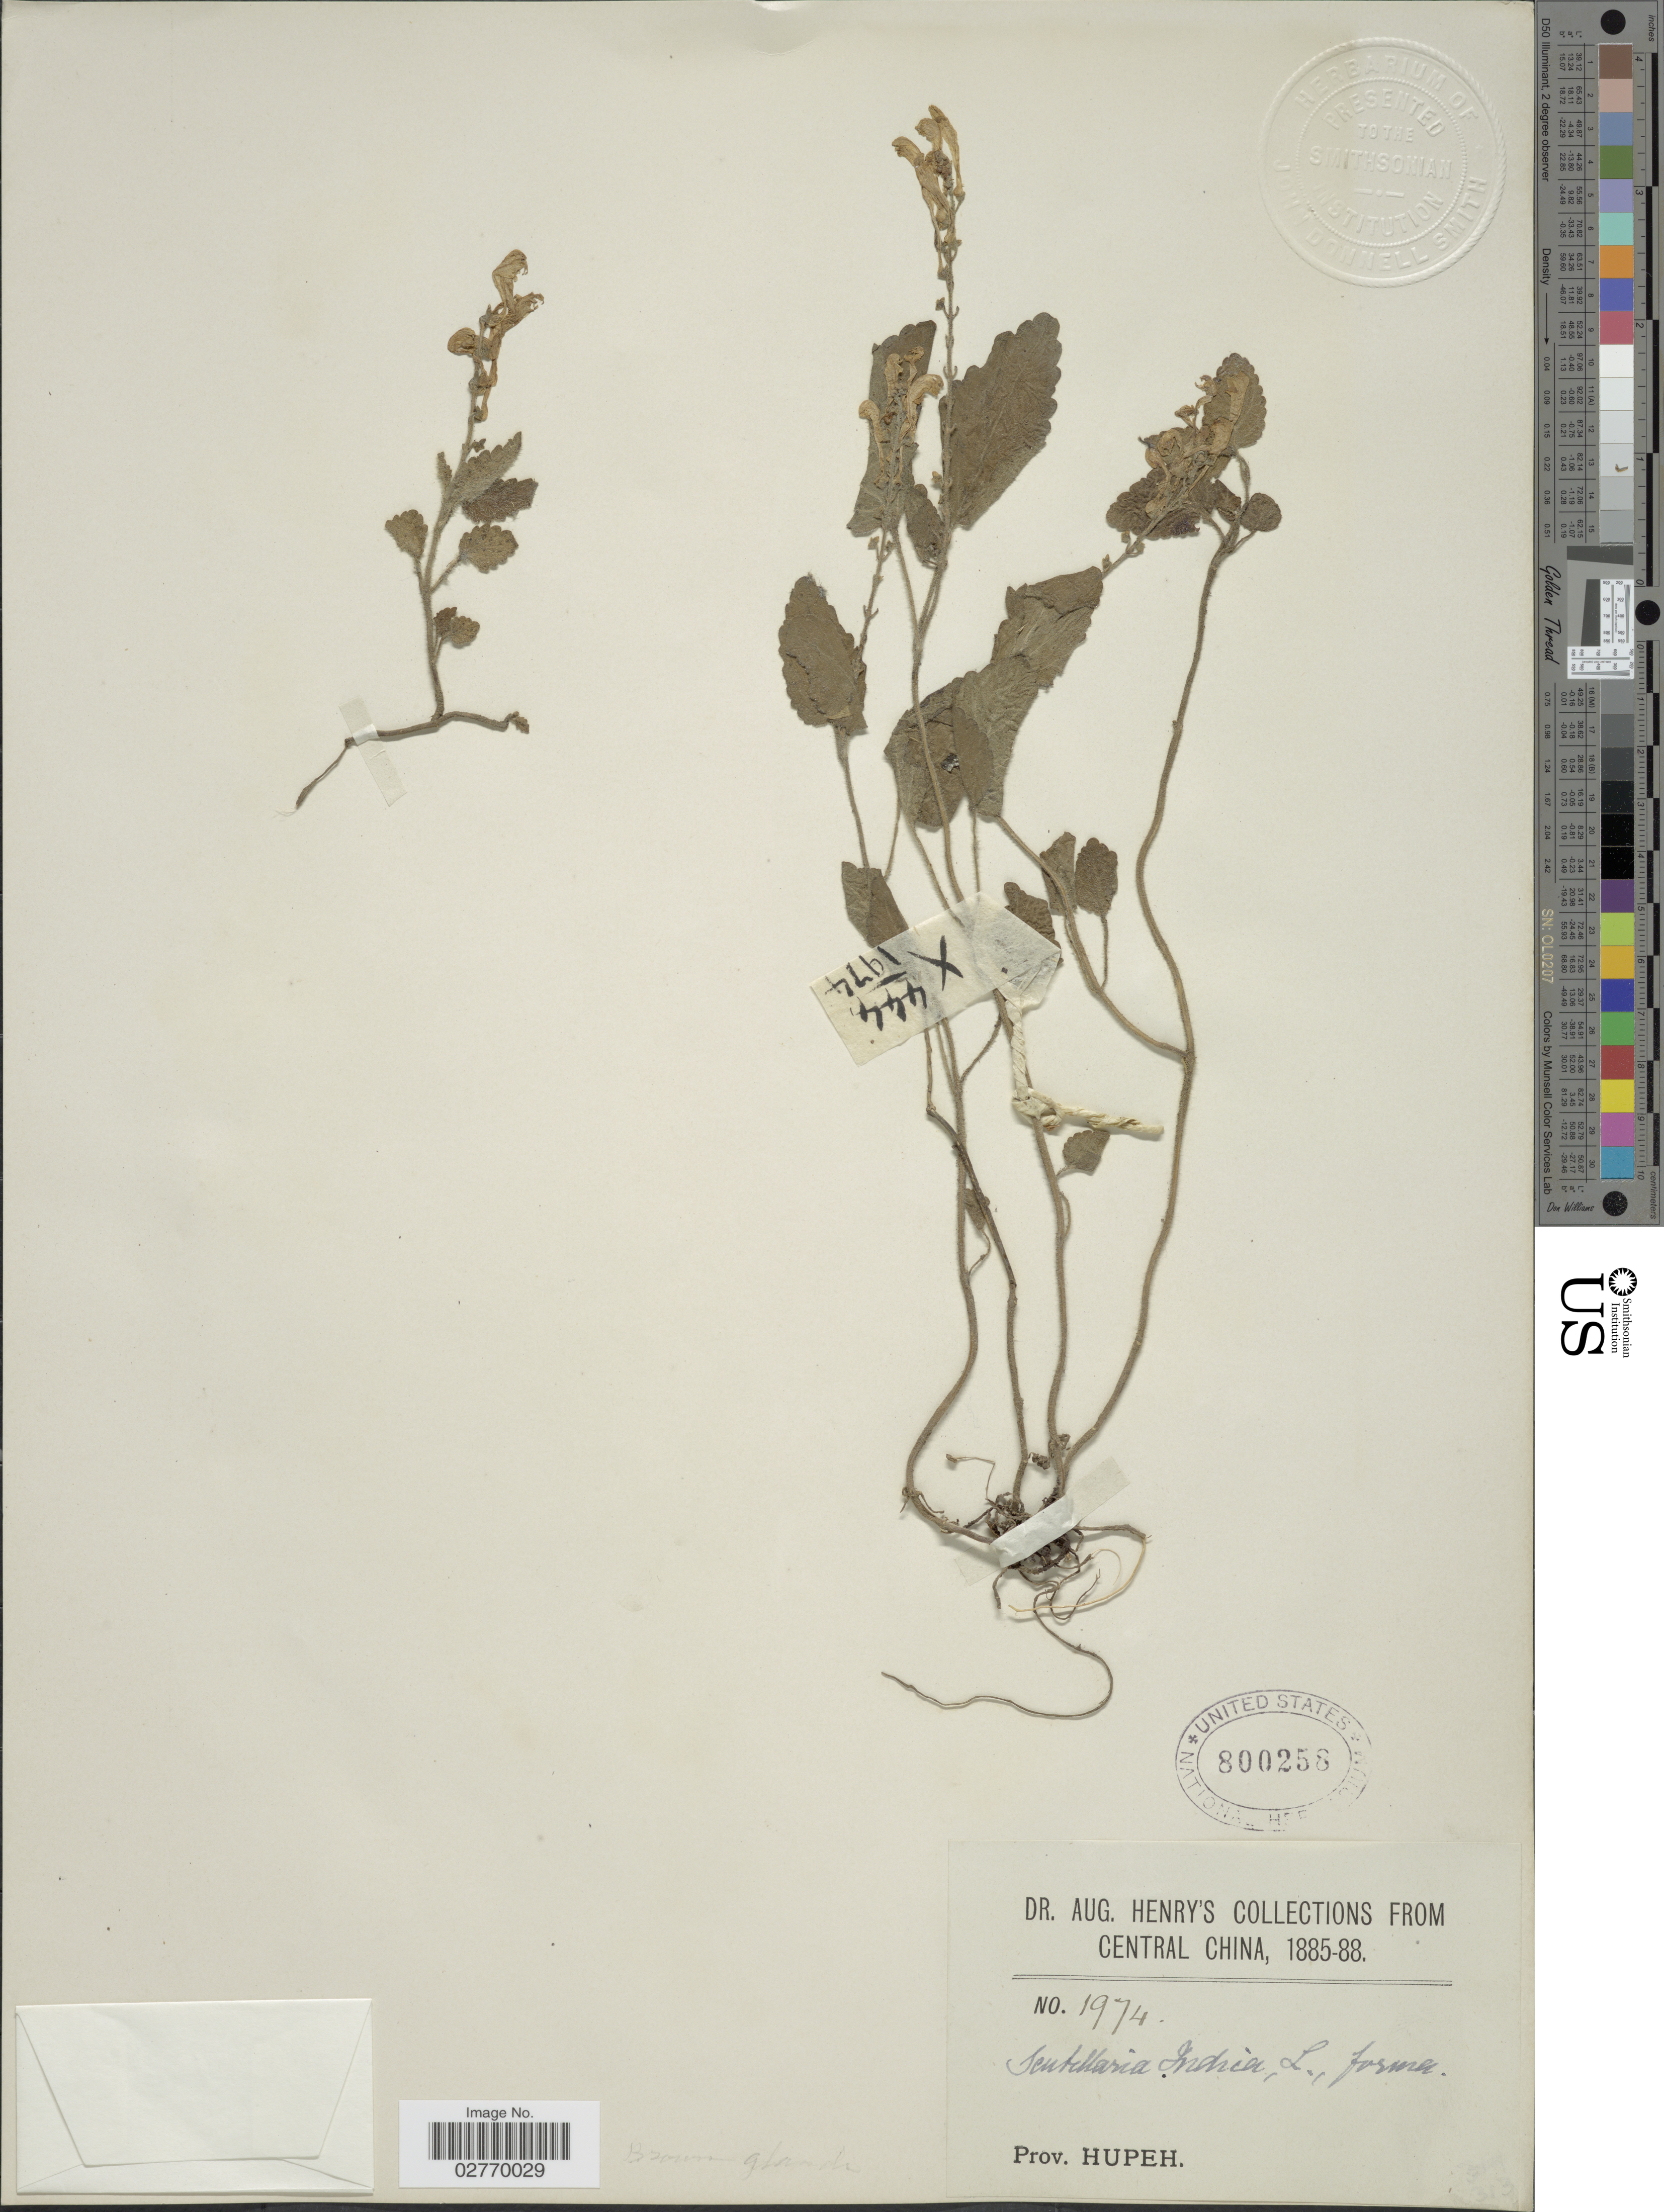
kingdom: Plantae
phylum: Tracheophyta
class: Magnoliopsida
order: Lamiales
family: Lamiaceae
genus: Scutellaria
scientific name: Scutellaria indica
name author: L.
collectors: A. Henry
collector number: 1974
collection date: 1885/1888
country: China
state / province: Hubei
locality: Central China. Prov. Hupeh.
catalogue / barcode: US 800258